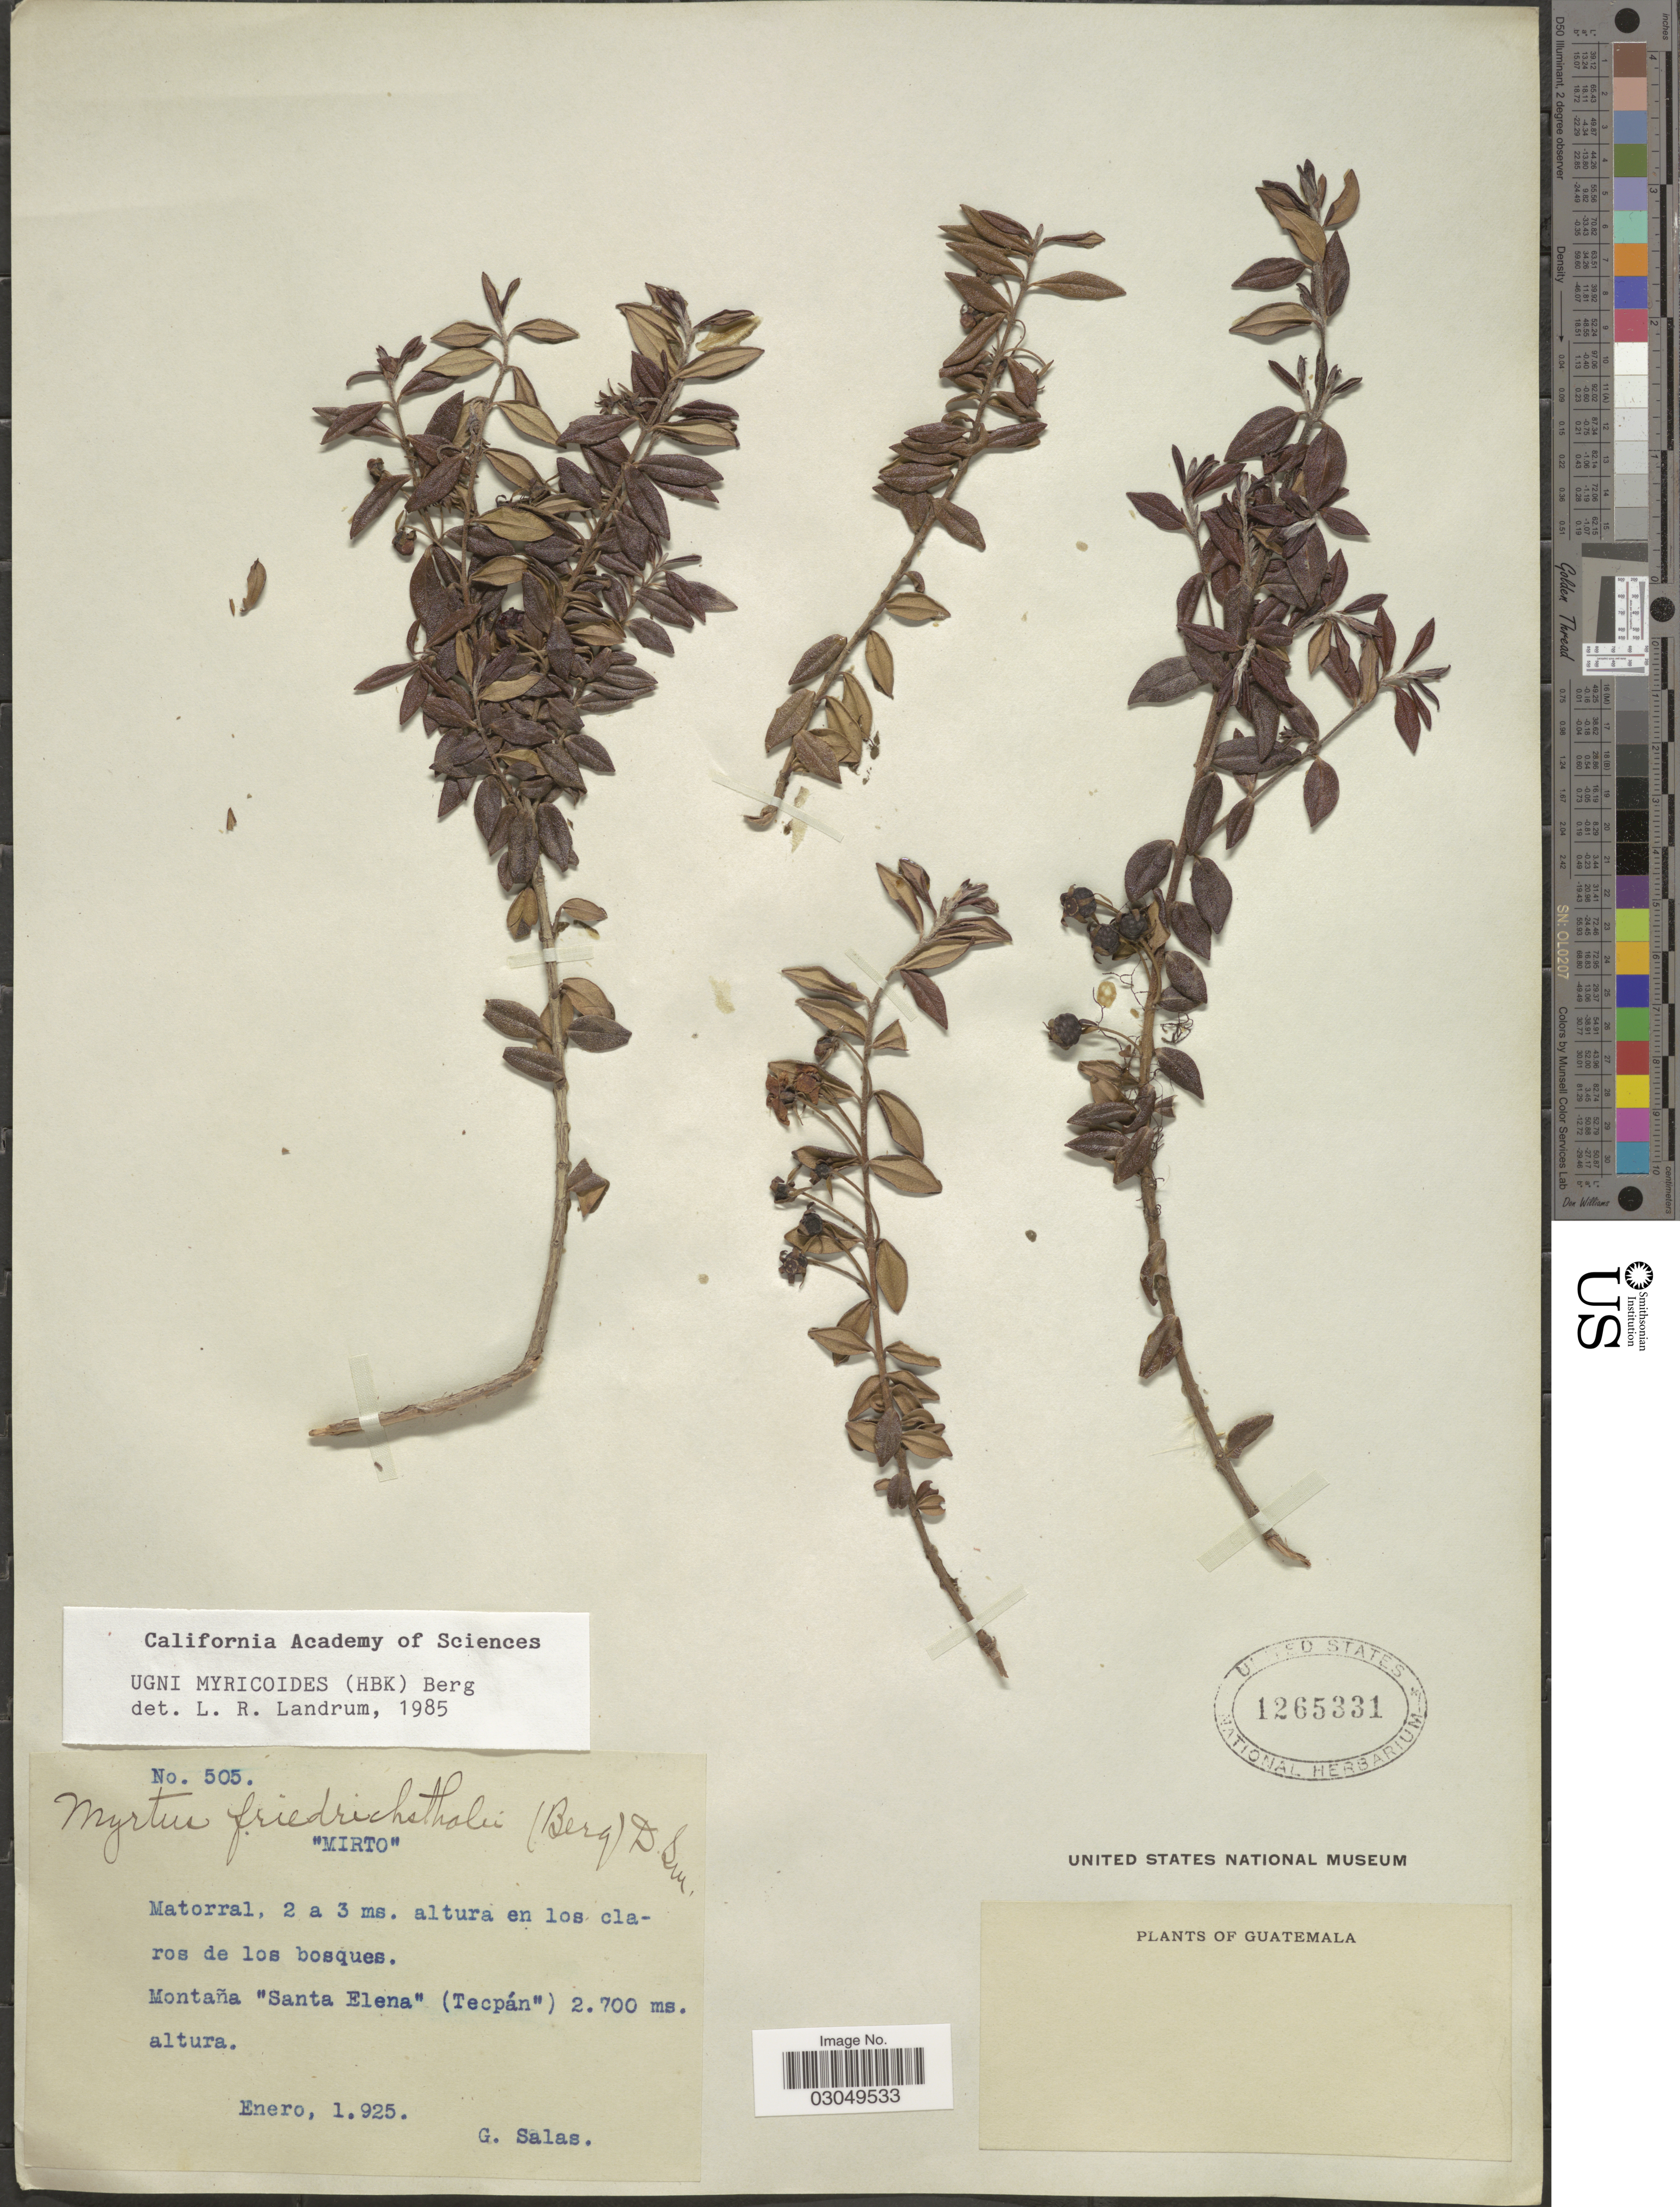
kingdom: Plantae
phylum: Tracheophyta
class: Magnoliopsida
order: Myrtales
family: Myrtaceae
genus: Ugni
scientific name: Ugni myricoides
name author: (Kunth) O. Berg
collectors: G. Salas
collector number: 505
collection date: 1925-01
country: Guatemala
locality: Montaña "Santa Elena" (Tecpán).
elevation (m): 2700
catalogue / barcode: US 1265331